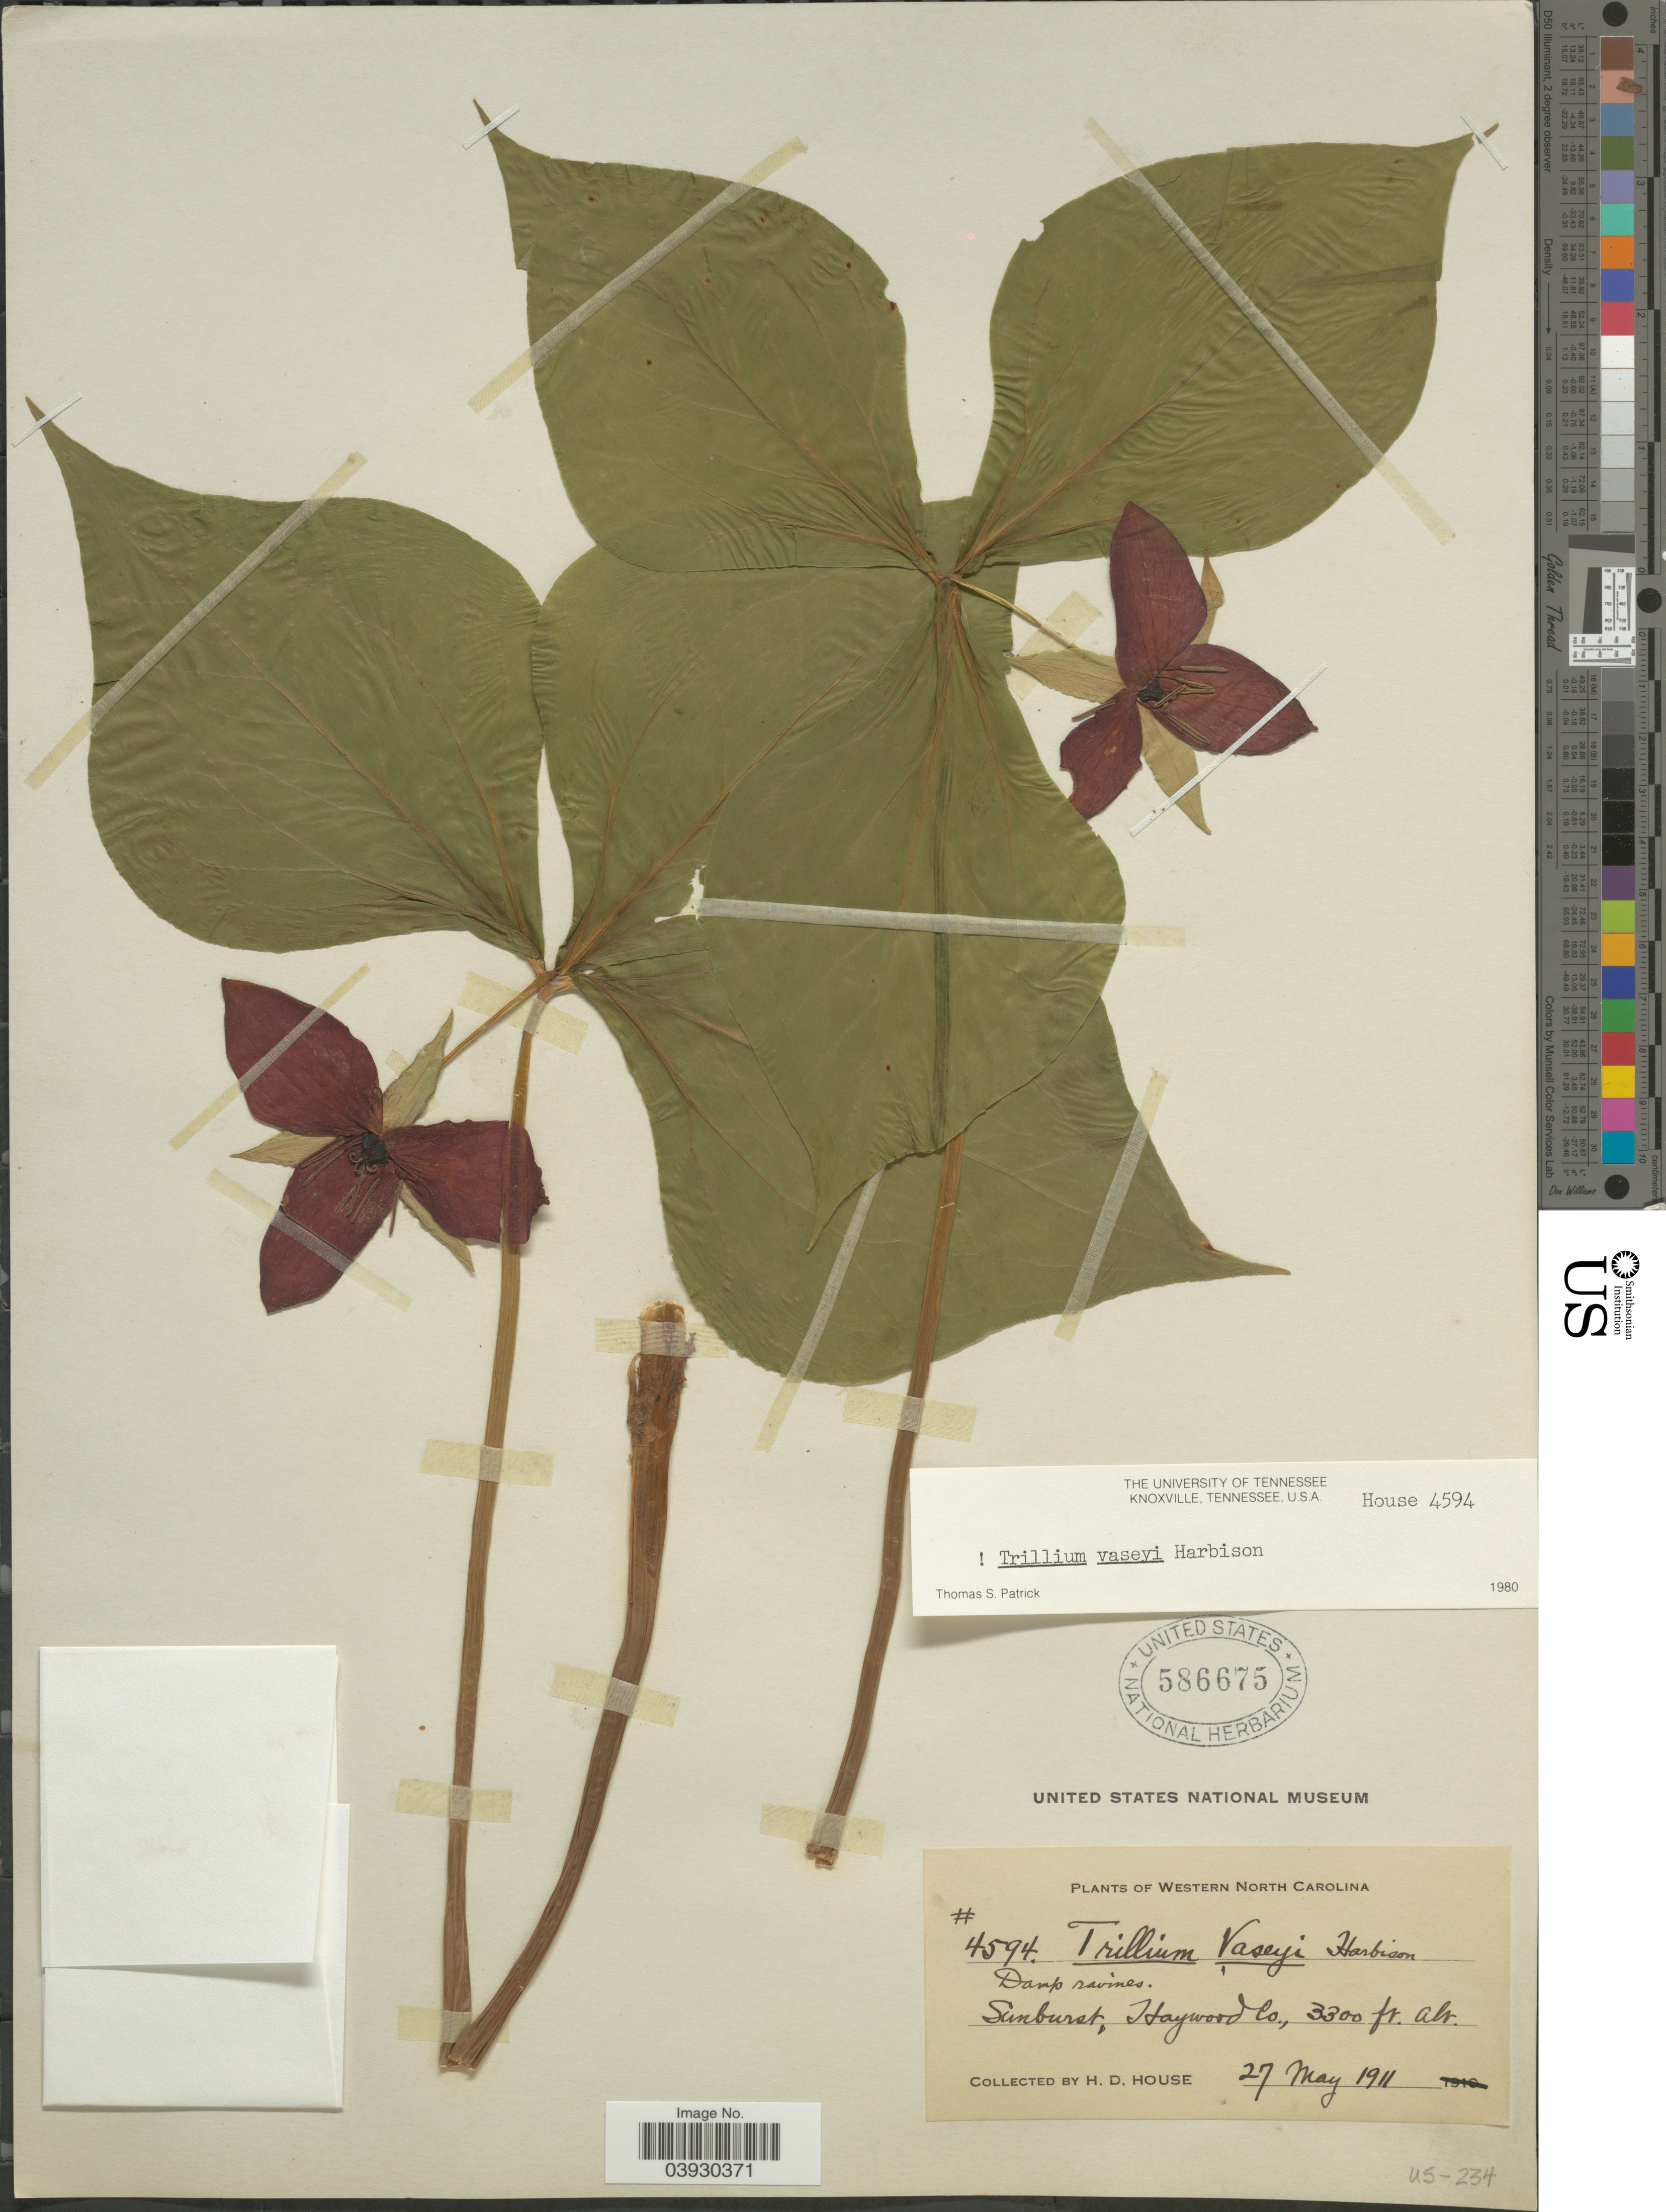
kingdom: Plantae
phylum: Tracheophyta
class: Liliopsida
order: Liliales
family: Melanthiaceae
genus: Trillium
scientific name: Trillium vaseyi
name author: Harb.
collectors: H. D. House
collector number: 4594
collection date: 1911-05-27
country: United States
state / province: North Carolina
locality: Western North Carolina. Sunburst, Haywood Co.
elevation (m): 1006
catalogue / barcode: US 586675